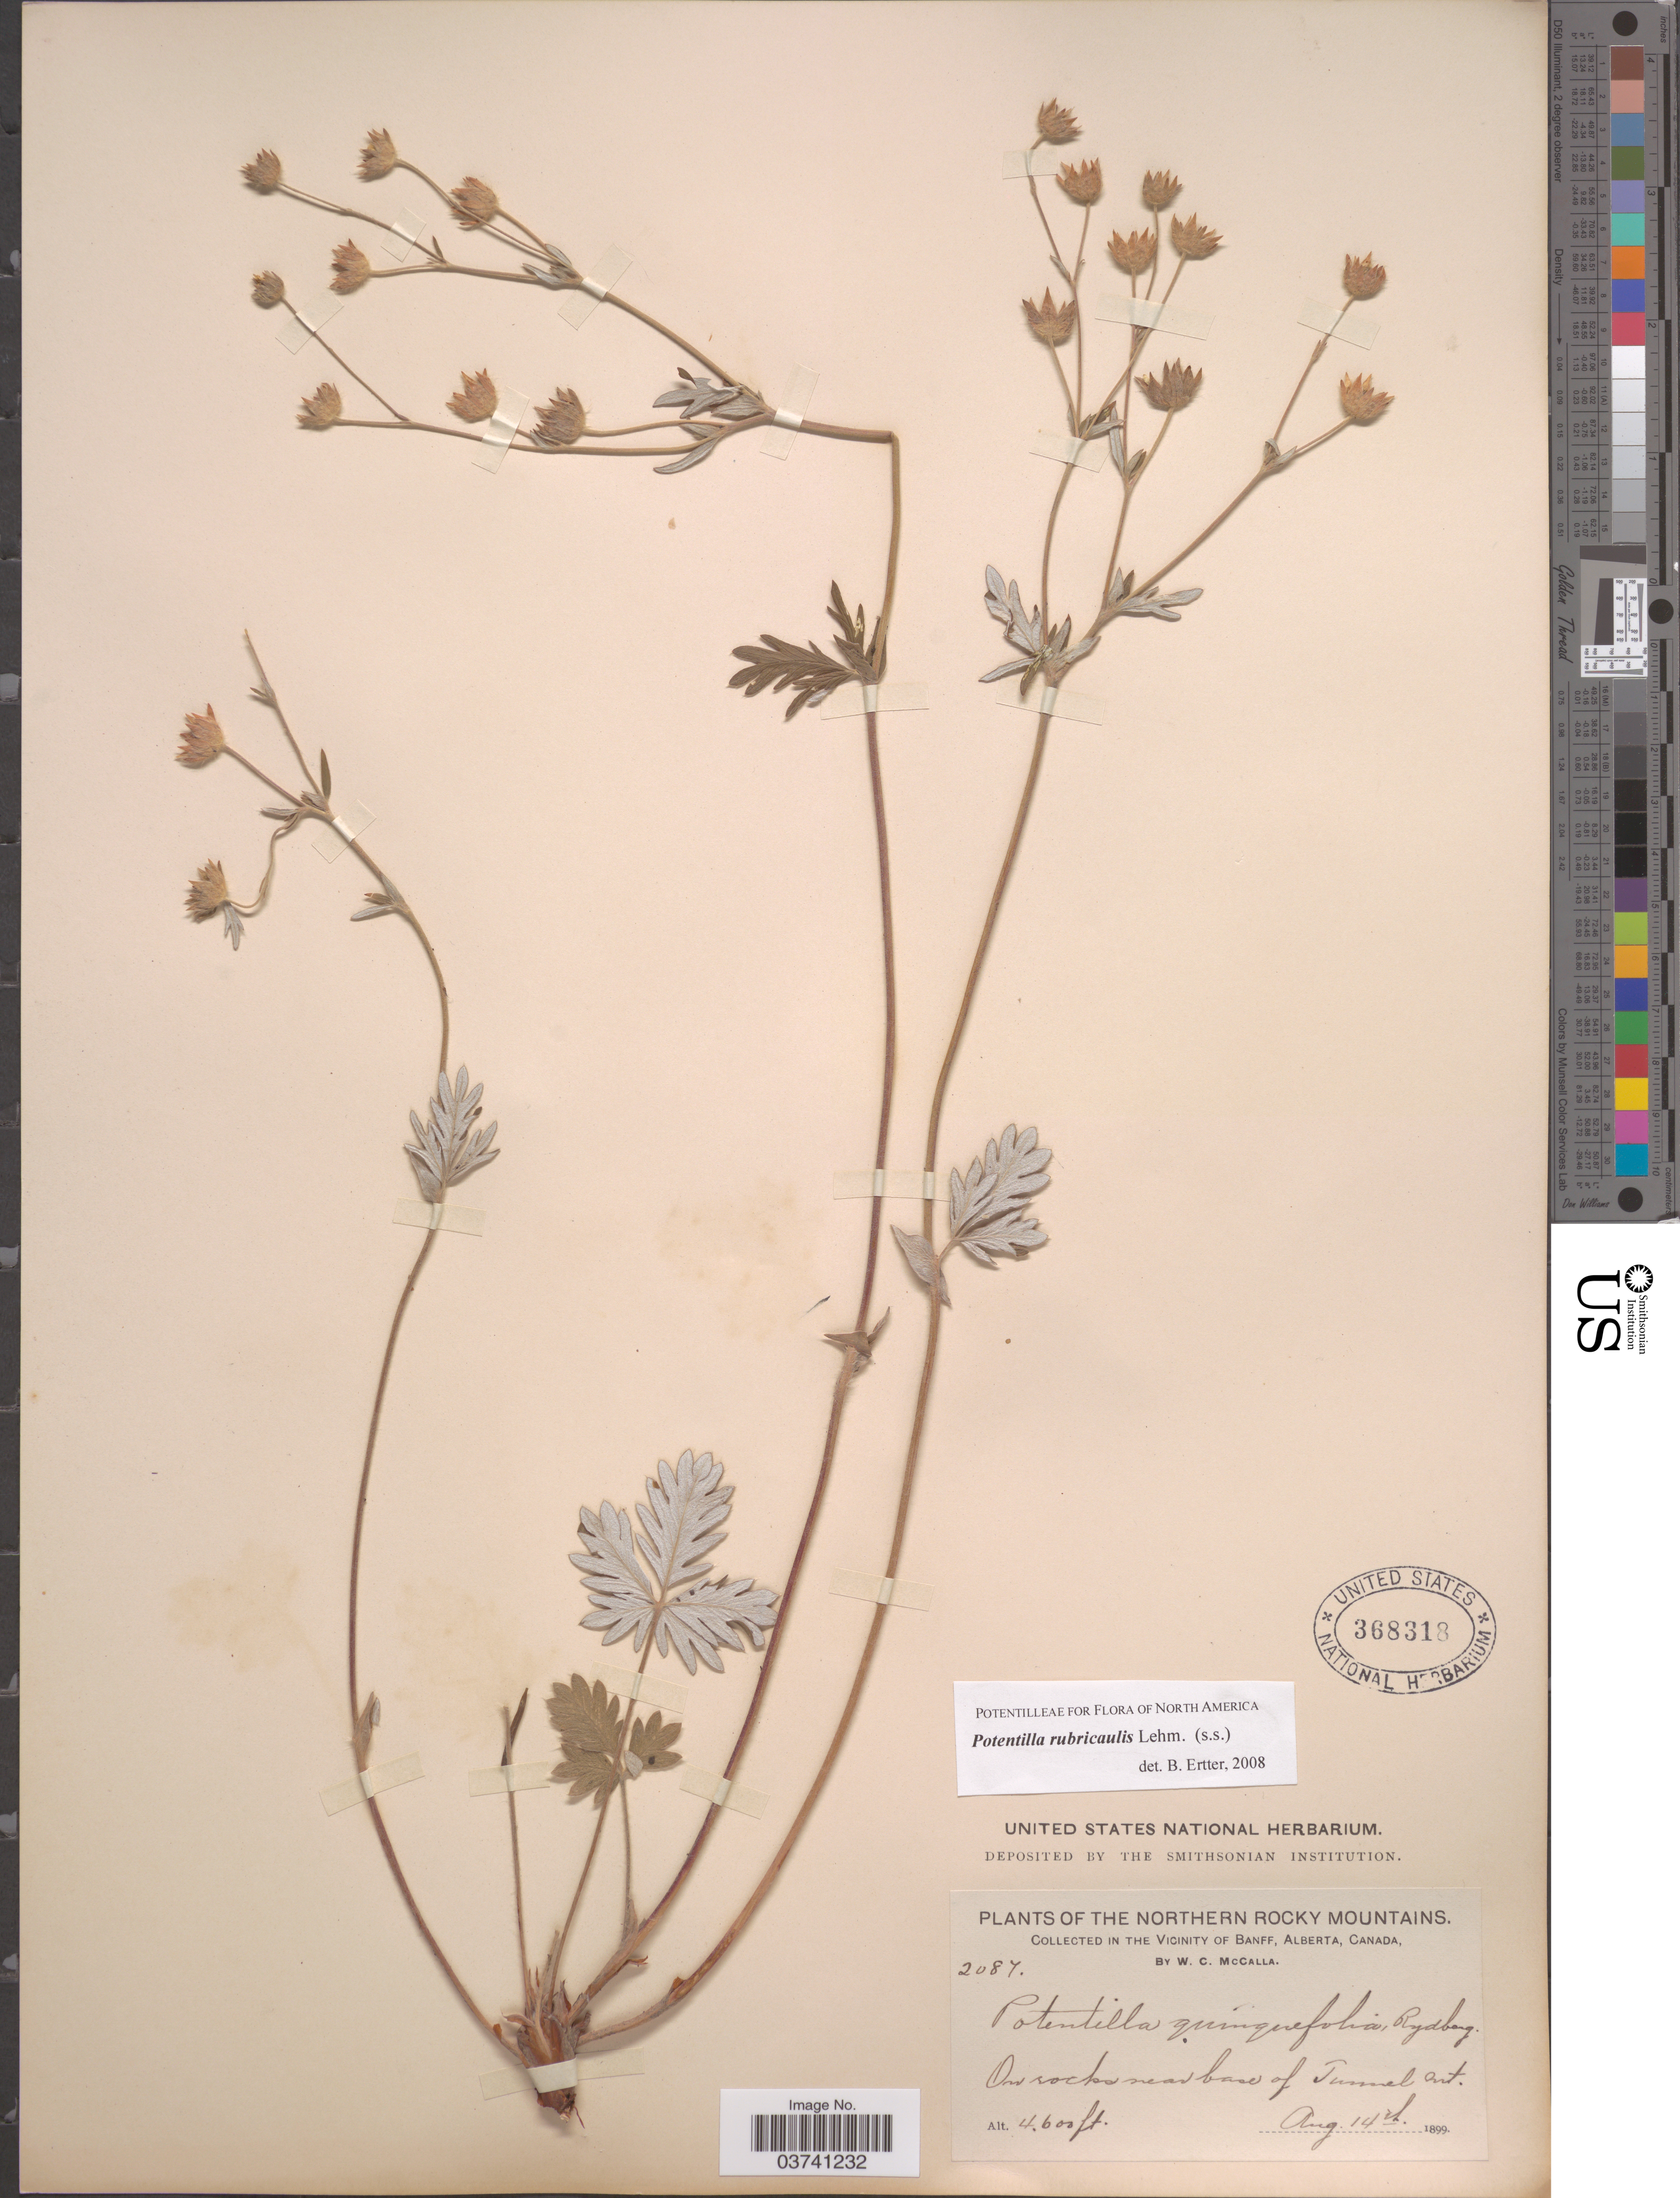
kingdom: Plantae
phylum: Tracheophyta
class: Magnoliopsida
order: Rosales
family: Rosaceae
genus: Potentilla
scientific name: Potentilla rubricaulis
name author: F. Lehm.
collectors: W. McCalla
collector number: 2087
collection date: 1899-08-14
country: Canada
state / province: Alberta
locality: Northern Rocky Mountains. In the Vicinity of Banff. On rocks near base of Tunnel Mt.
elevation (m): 1402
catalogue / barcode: US 368318